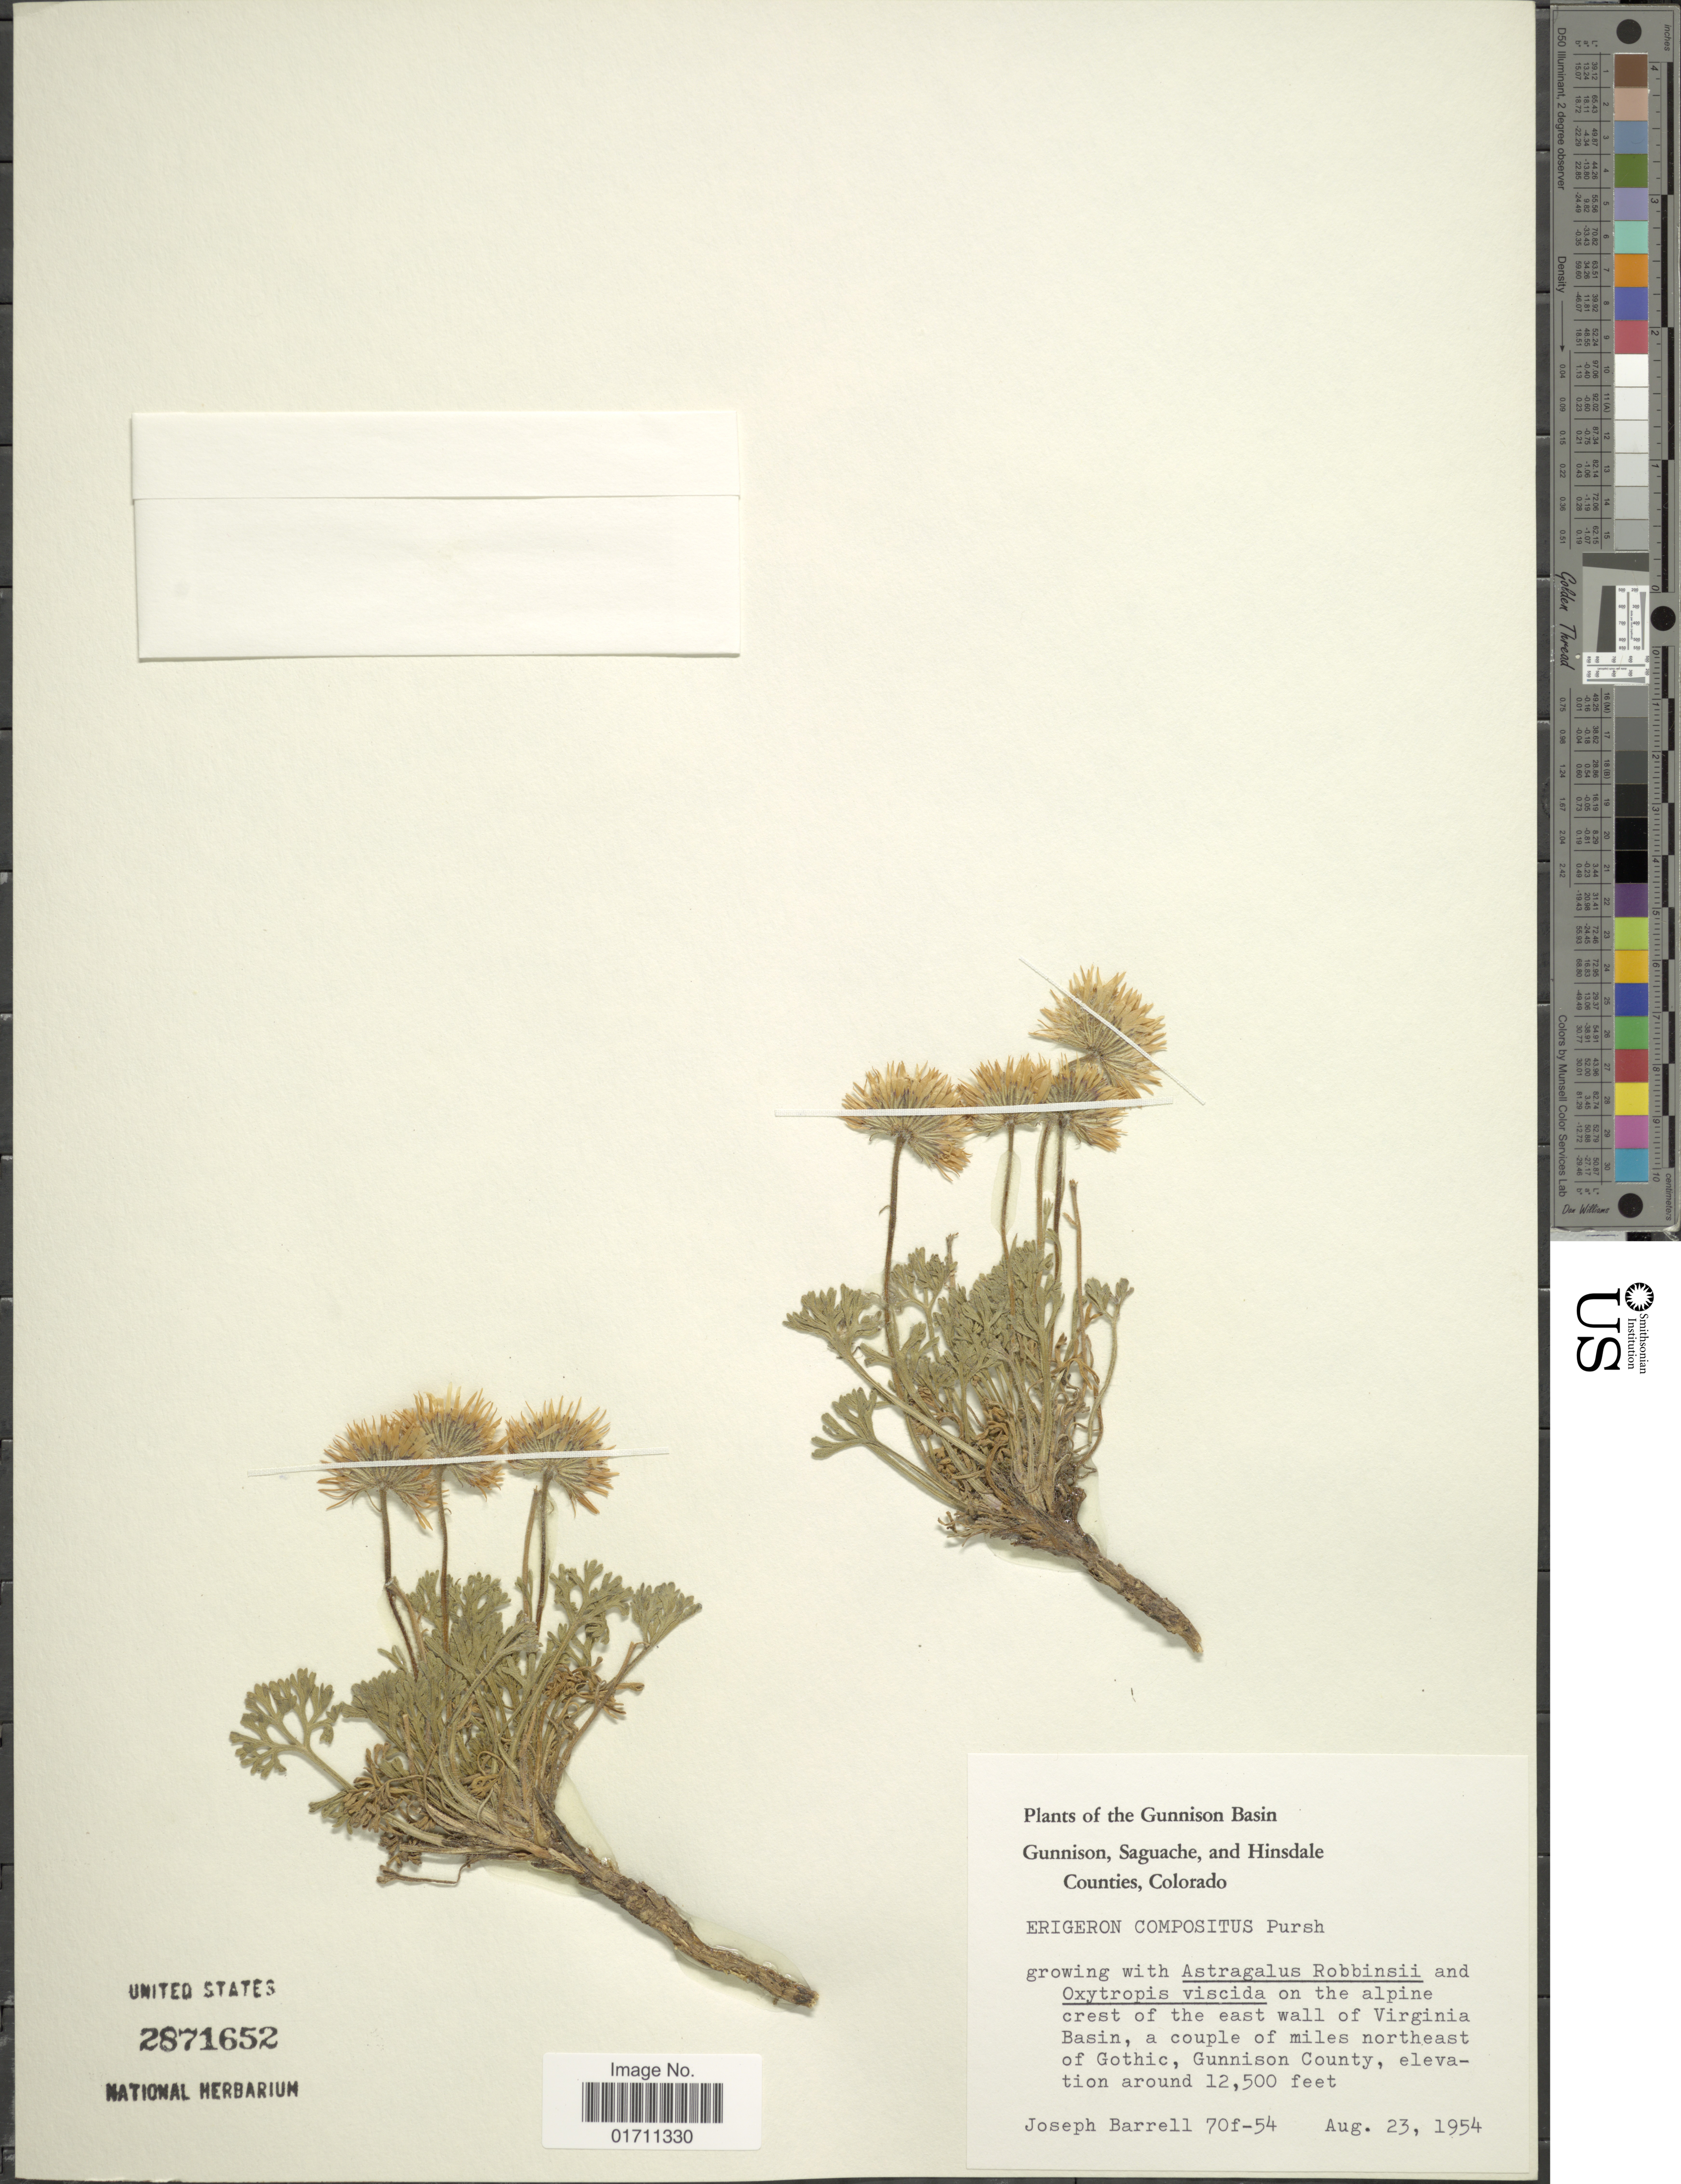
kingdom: Plantae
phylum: Tracheophyta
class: Magnoliopsida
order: Asterales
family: Asteraceae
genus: Erigeron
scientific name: Erigeron compositus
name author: Pursh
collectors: J. Barrell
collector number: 70f-54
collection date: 1954-08-23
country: United States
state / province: Colorado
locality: The Gunnison Basin Gunnison, Saguache, and Hinsdale Counties, on the alpine crest of the east wall of Virginia Basin, a couple of miles northeast of Gothic, Gunnison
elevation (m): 3810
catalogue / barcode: US 2871652